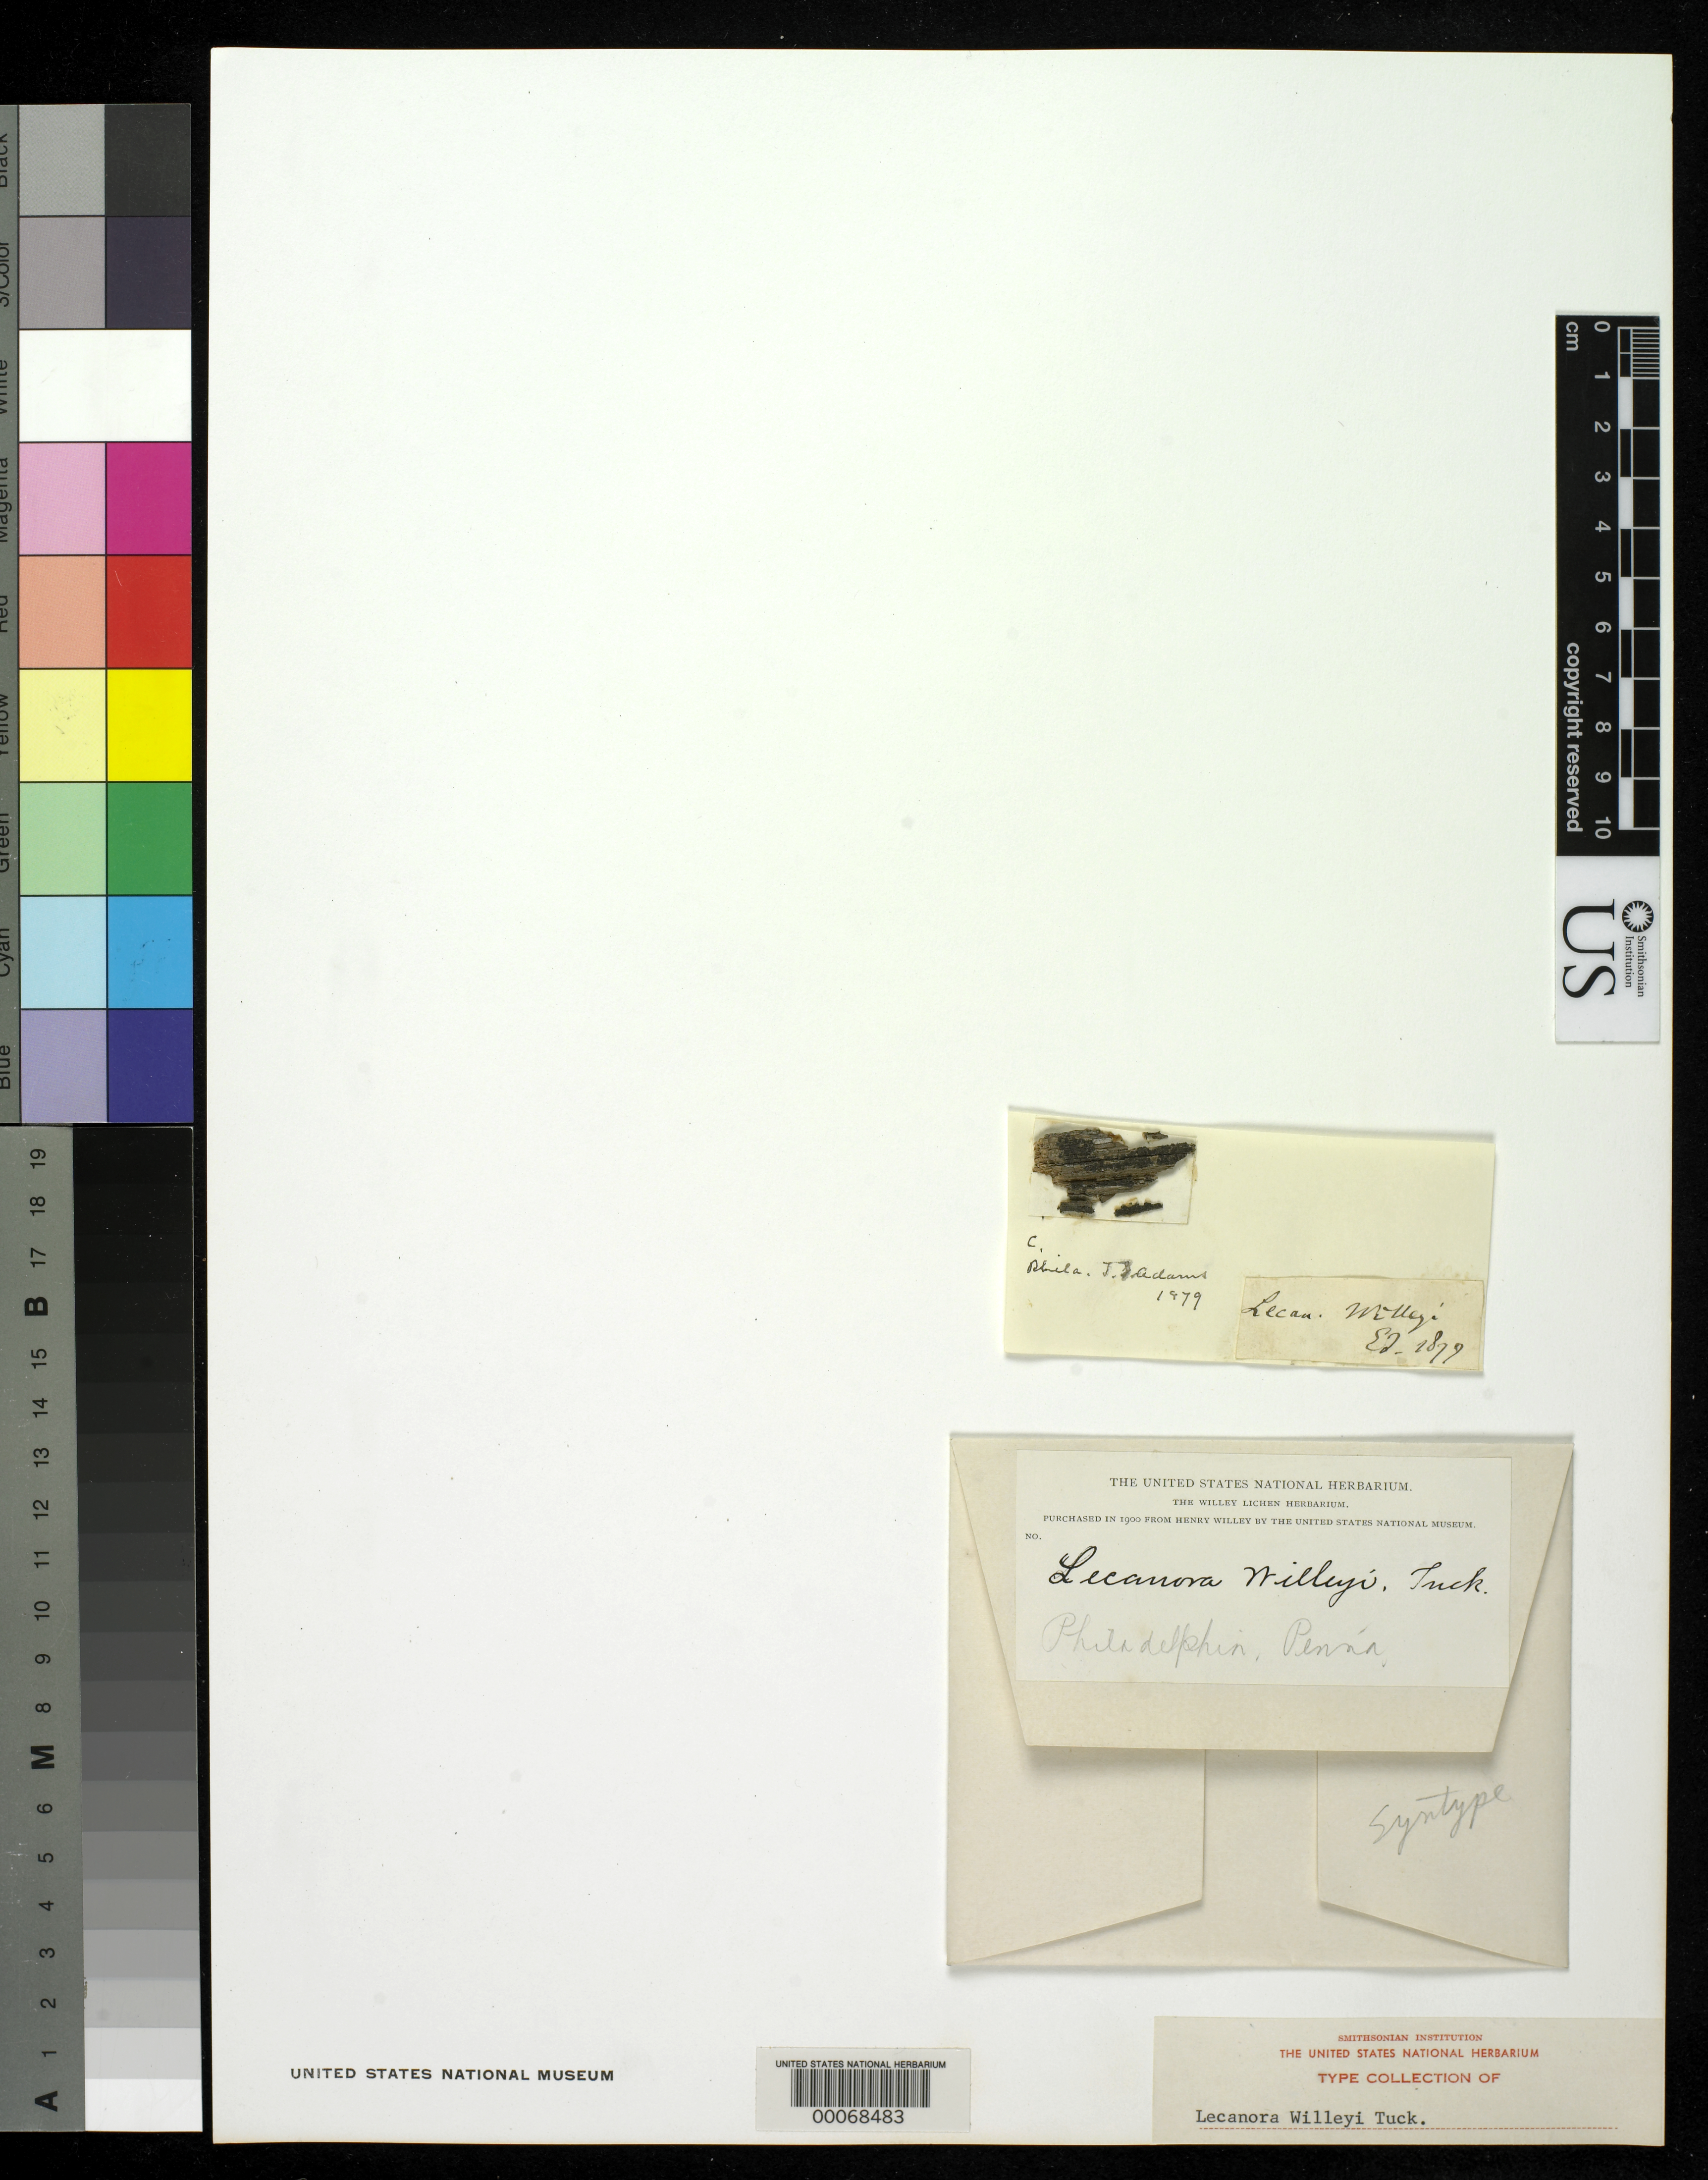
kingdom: Fungi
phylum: Ascomycota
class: Lecanoromycetes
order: Lecanorales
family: Lecanoraceae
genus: Lecanora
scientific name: Lecanora willeyi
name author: Tuck.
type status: Syntype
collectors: J. Adams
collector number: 1879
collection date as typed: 1879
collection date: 1879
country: United States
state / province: Pennsylvania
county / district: Philadelphia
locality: Philadelphia.